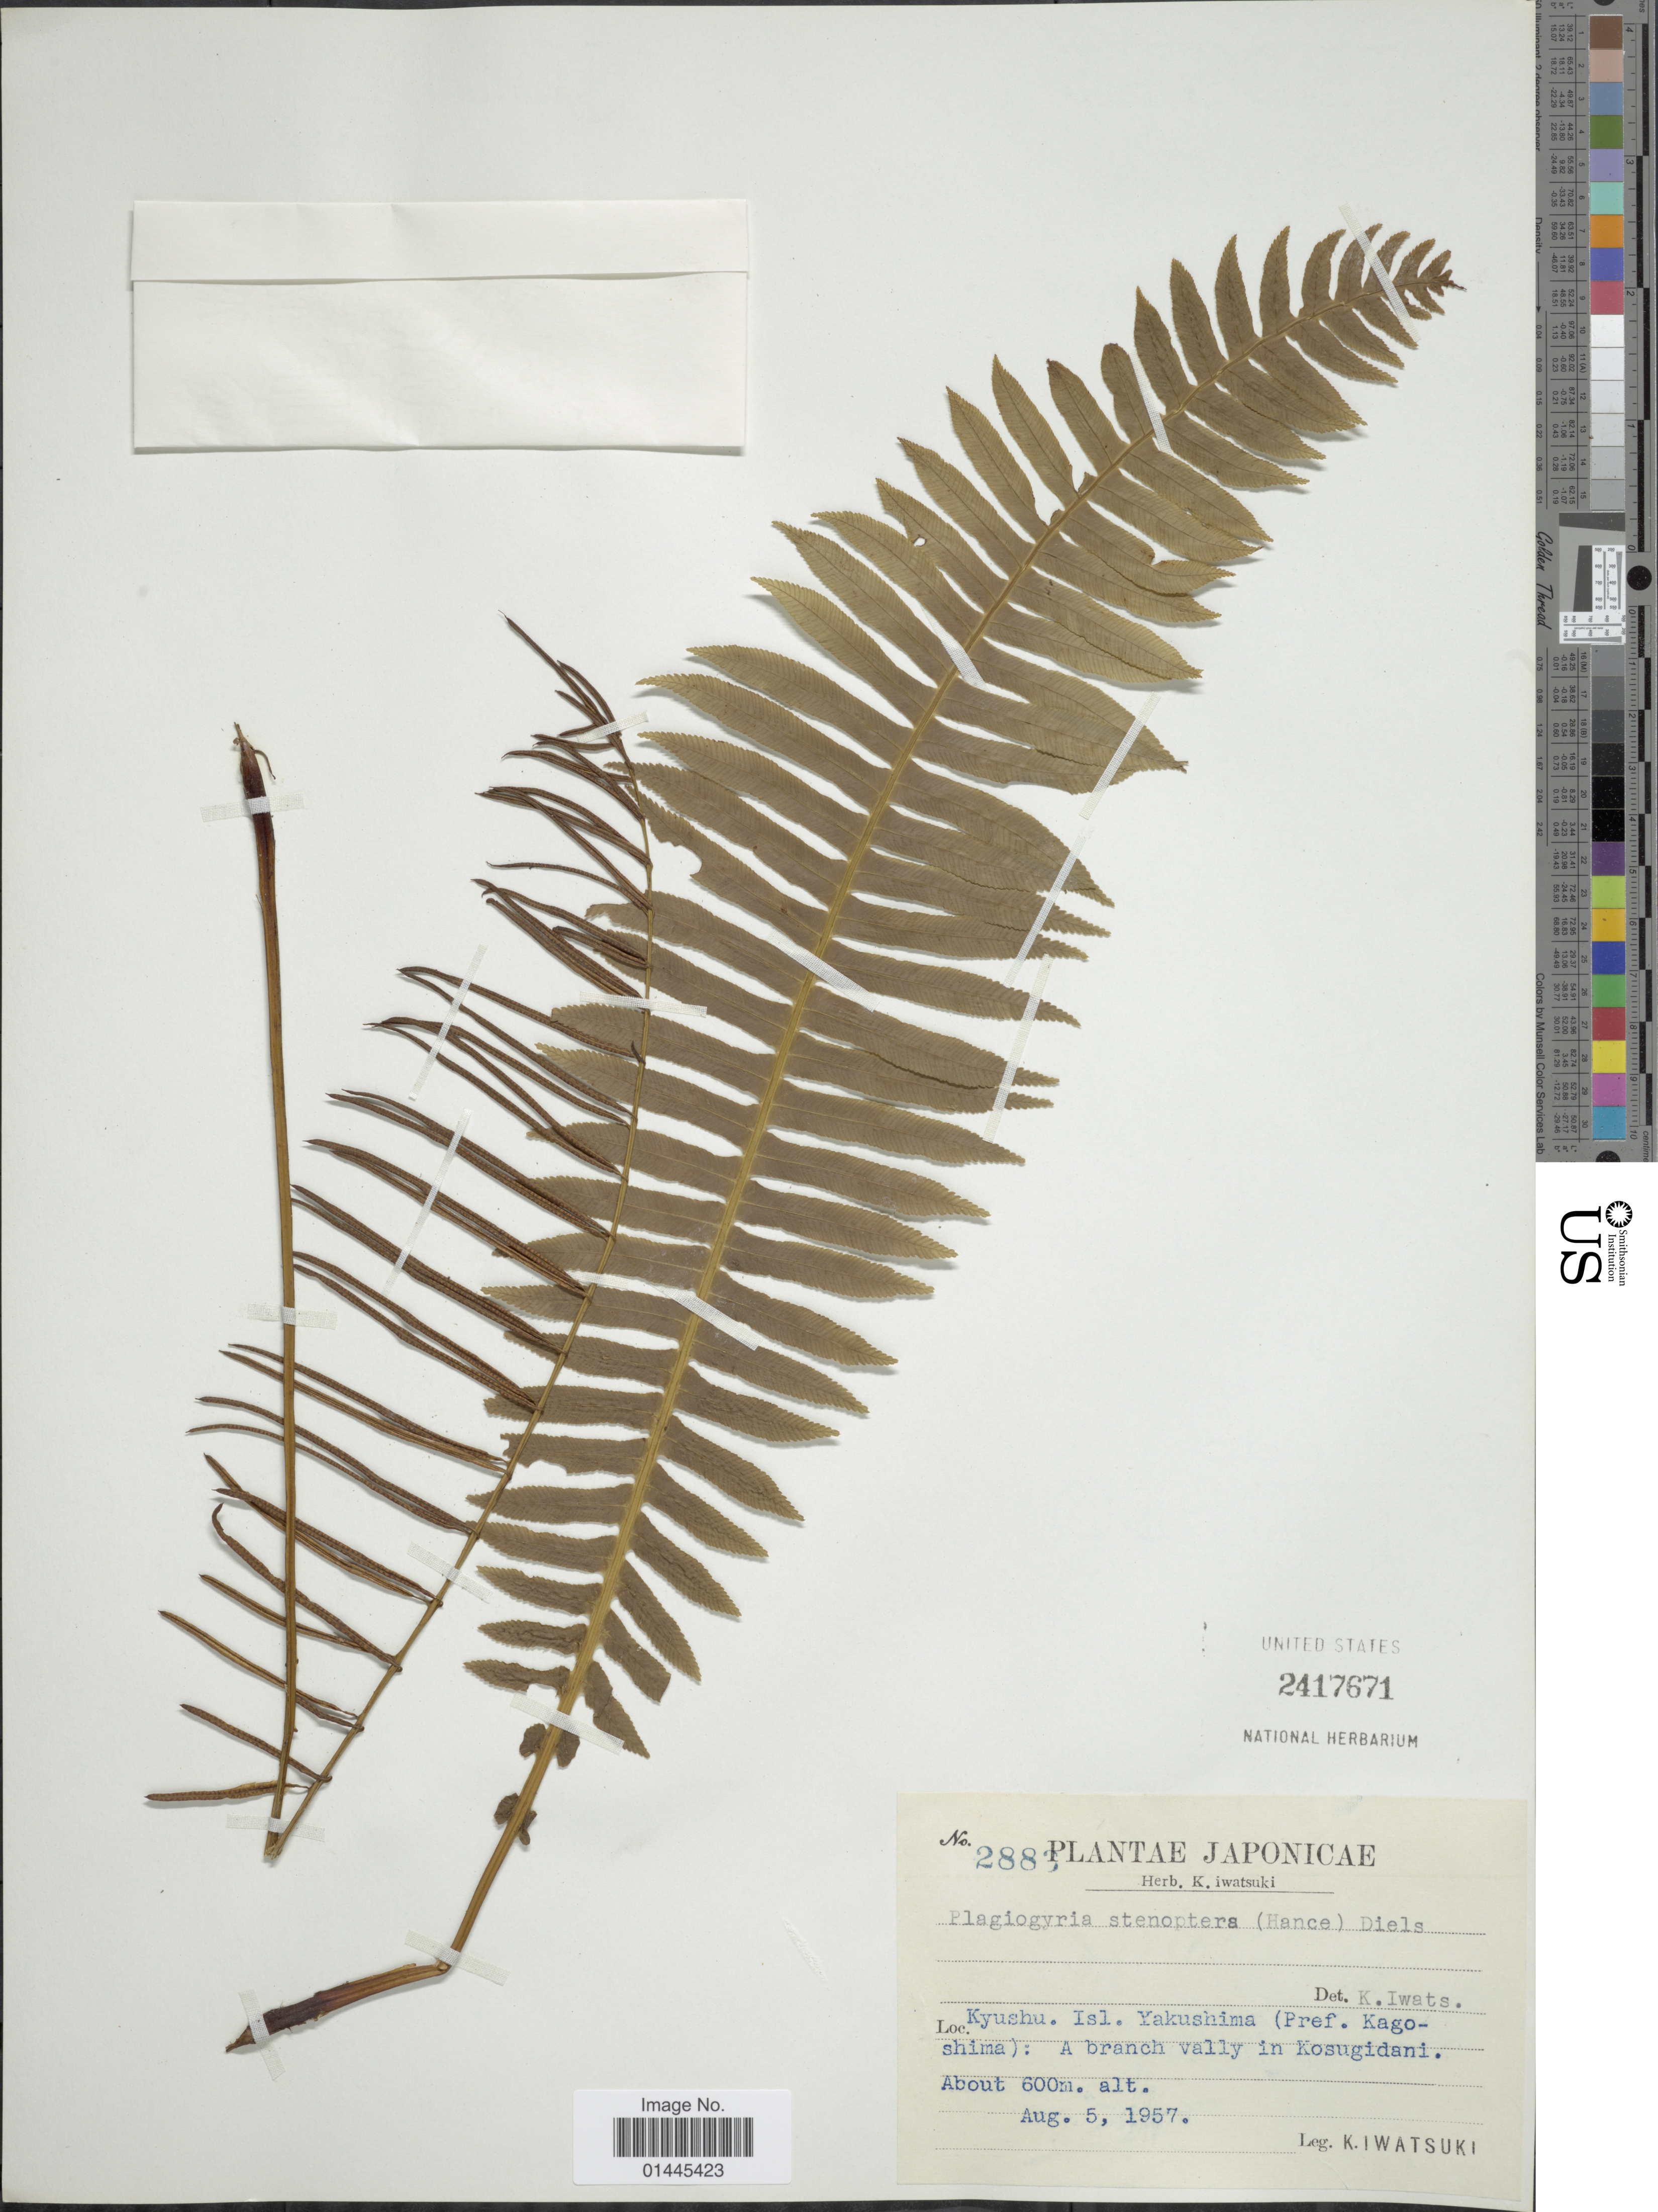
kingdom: Plantae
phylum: Tracheophyta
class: Polypodiopsida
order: Cyatheales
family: Plagiogyriaceae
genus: Plagiogyria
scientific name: Plagiogyria stenoptera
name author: (Hance) Diels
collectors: K. Iwatsuki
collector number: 2883*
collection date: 1957-08-05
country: Japan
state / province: Kagosima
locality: Kyushu, Isl. Yakushima (Pref. Kagoshima): a branch valley in Kosugidani.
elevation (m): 600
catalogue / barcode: US 2417671